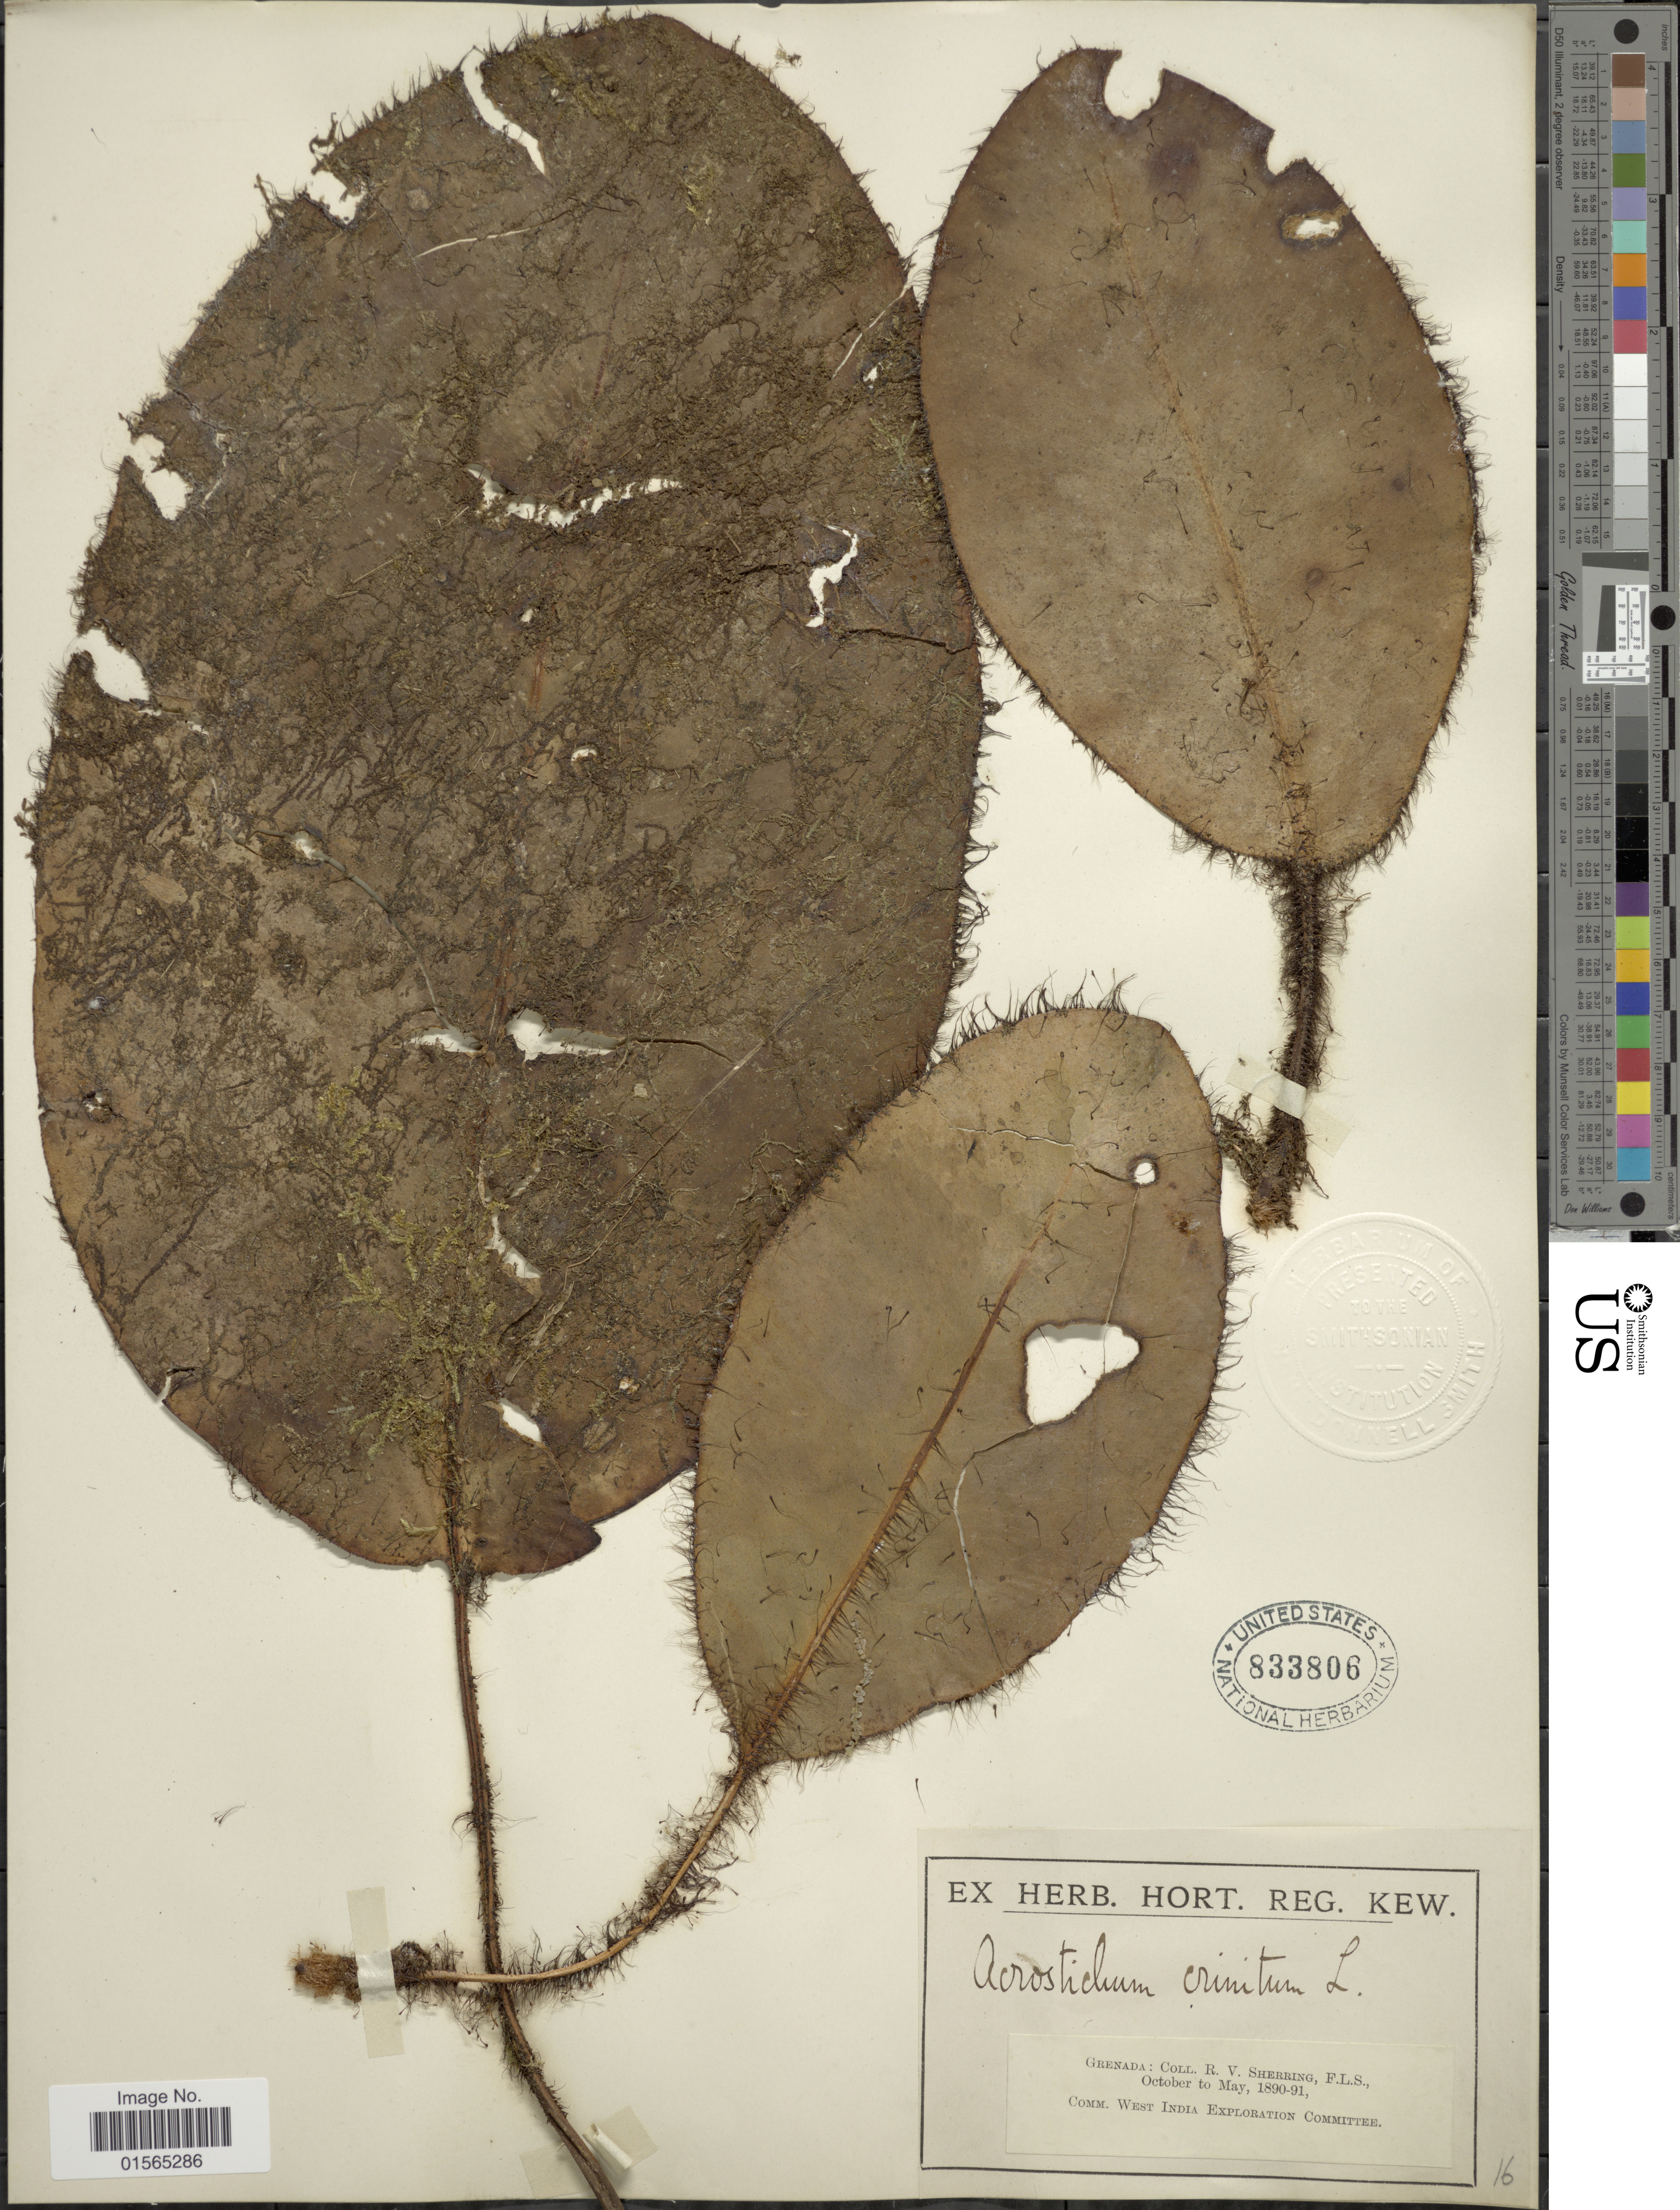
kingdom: Plantae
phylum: Tracheophyta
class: Polypodiopsida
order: Polypodiales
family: Dryopteridaceae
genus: Elaphoglossum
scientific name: Elaphoglossum crinitum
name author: (L.) Christ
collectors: R. Sherring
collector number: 16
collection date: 1890-10/1891-05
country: Grenada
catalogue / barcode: US 833806